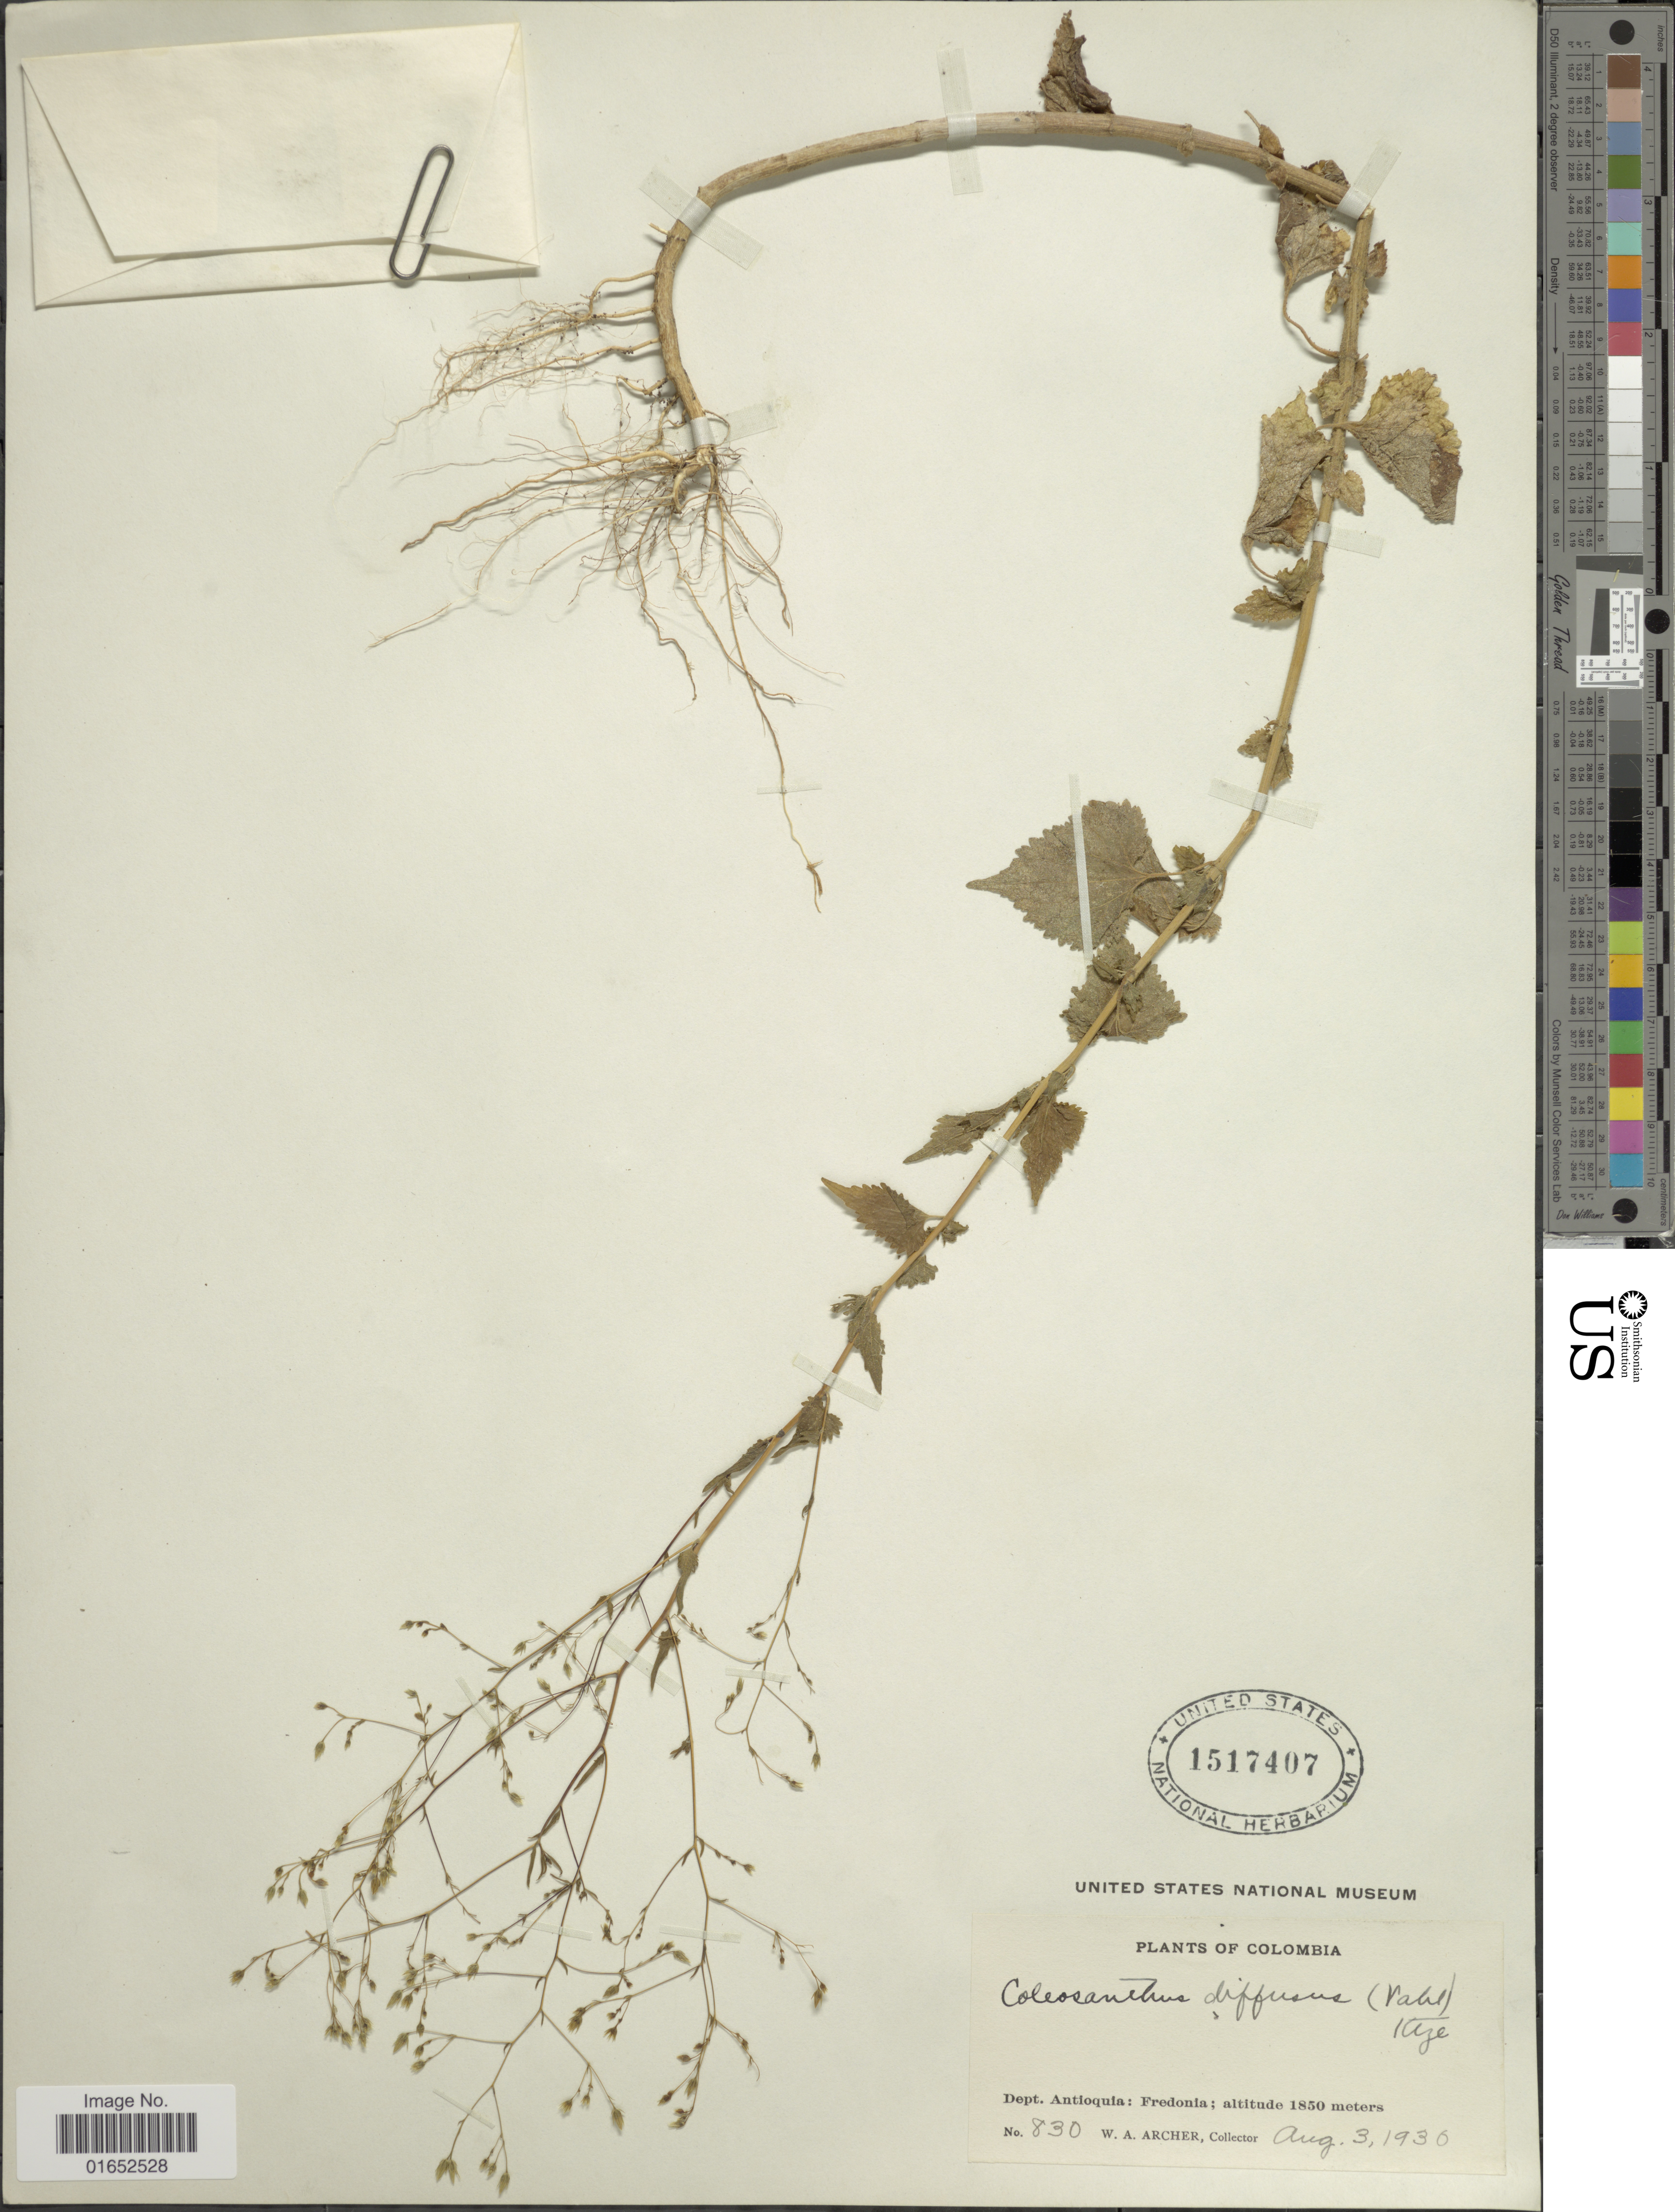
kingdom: Plantae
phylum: Tracheophyta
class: Magnoliopsida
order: Asterales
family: Asteraceae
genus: Brickellia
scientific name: Brickellia diffusa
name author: (Vahl) A. Gray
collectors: W. A. Archer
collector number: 830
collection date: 1930-08-03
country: Colombia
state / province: Antioquia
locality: Dept. Antioquia: Fredonia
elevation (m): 1850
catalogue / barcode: US 1517407